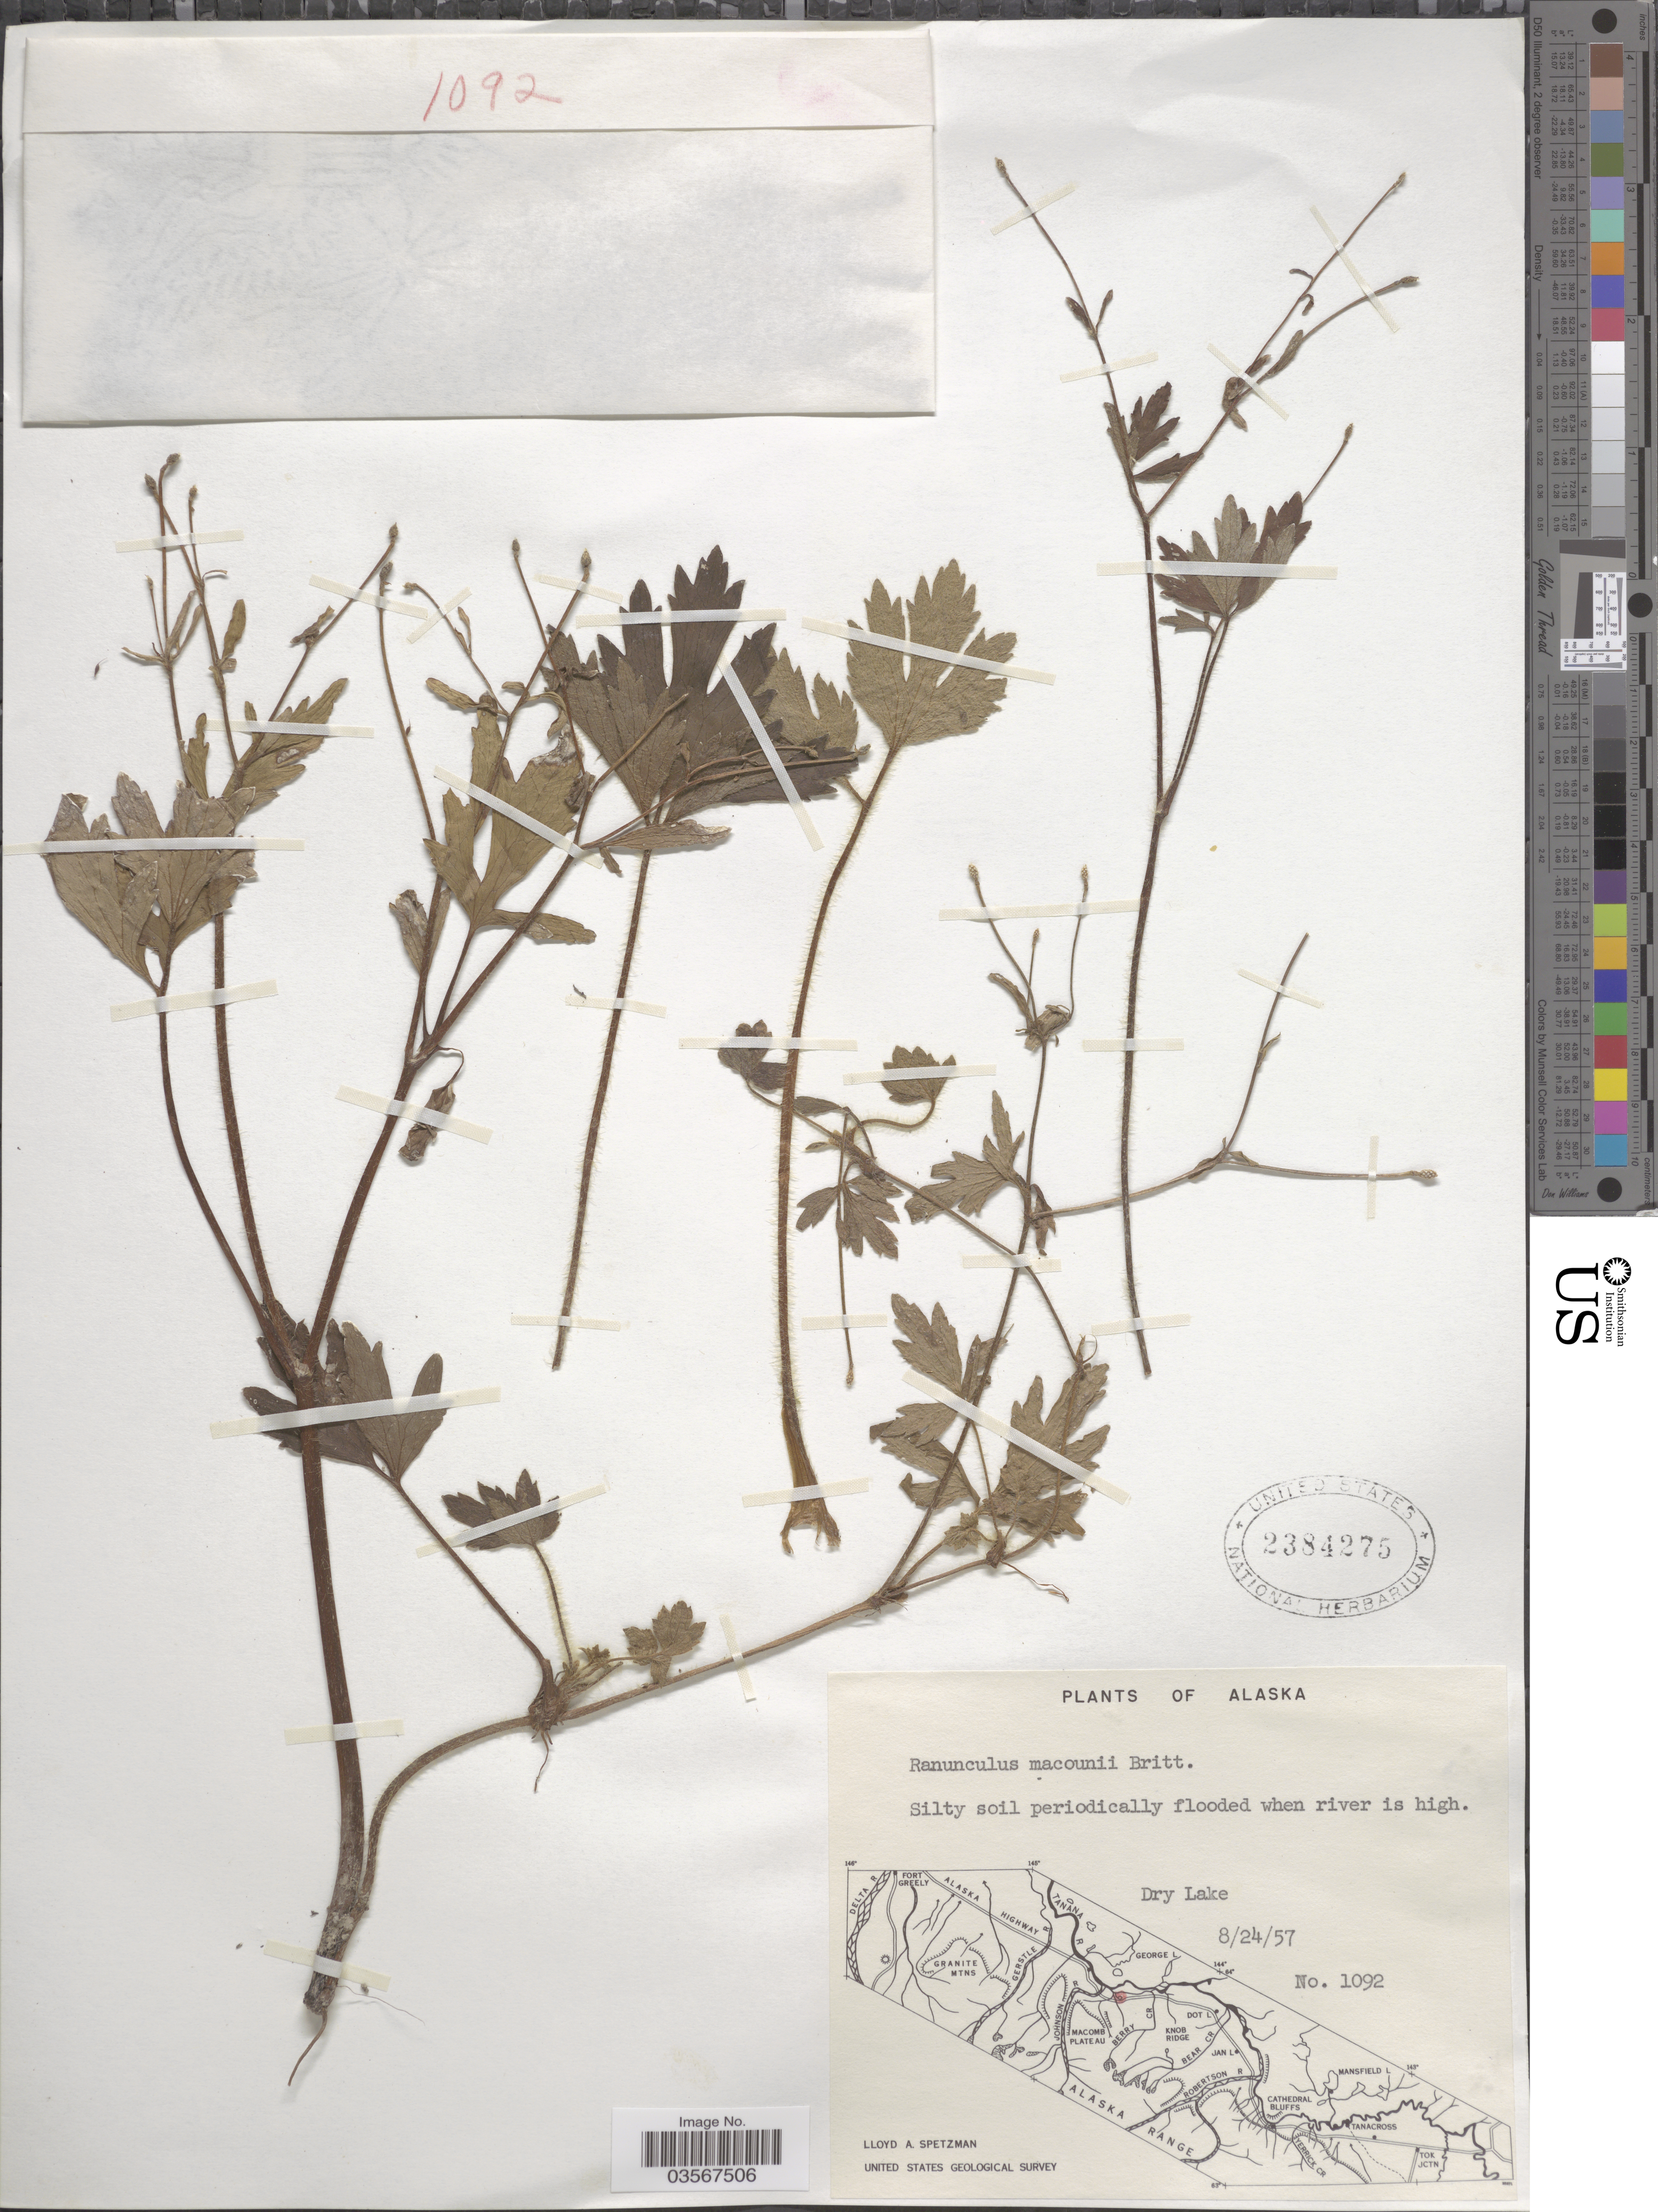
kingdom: Plantae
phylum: Tracheophyta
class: Magnoliopsida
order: Ranunculales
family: Ranunculaceae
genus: Ranunculus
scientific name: Ranunculus macounii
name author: Britton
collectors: L. Spetzman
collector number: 1092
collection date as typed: Transcribed d/m/y: 24/8/57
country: United States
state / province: Alaska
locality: Dry Lake.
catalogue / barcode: US 2384275